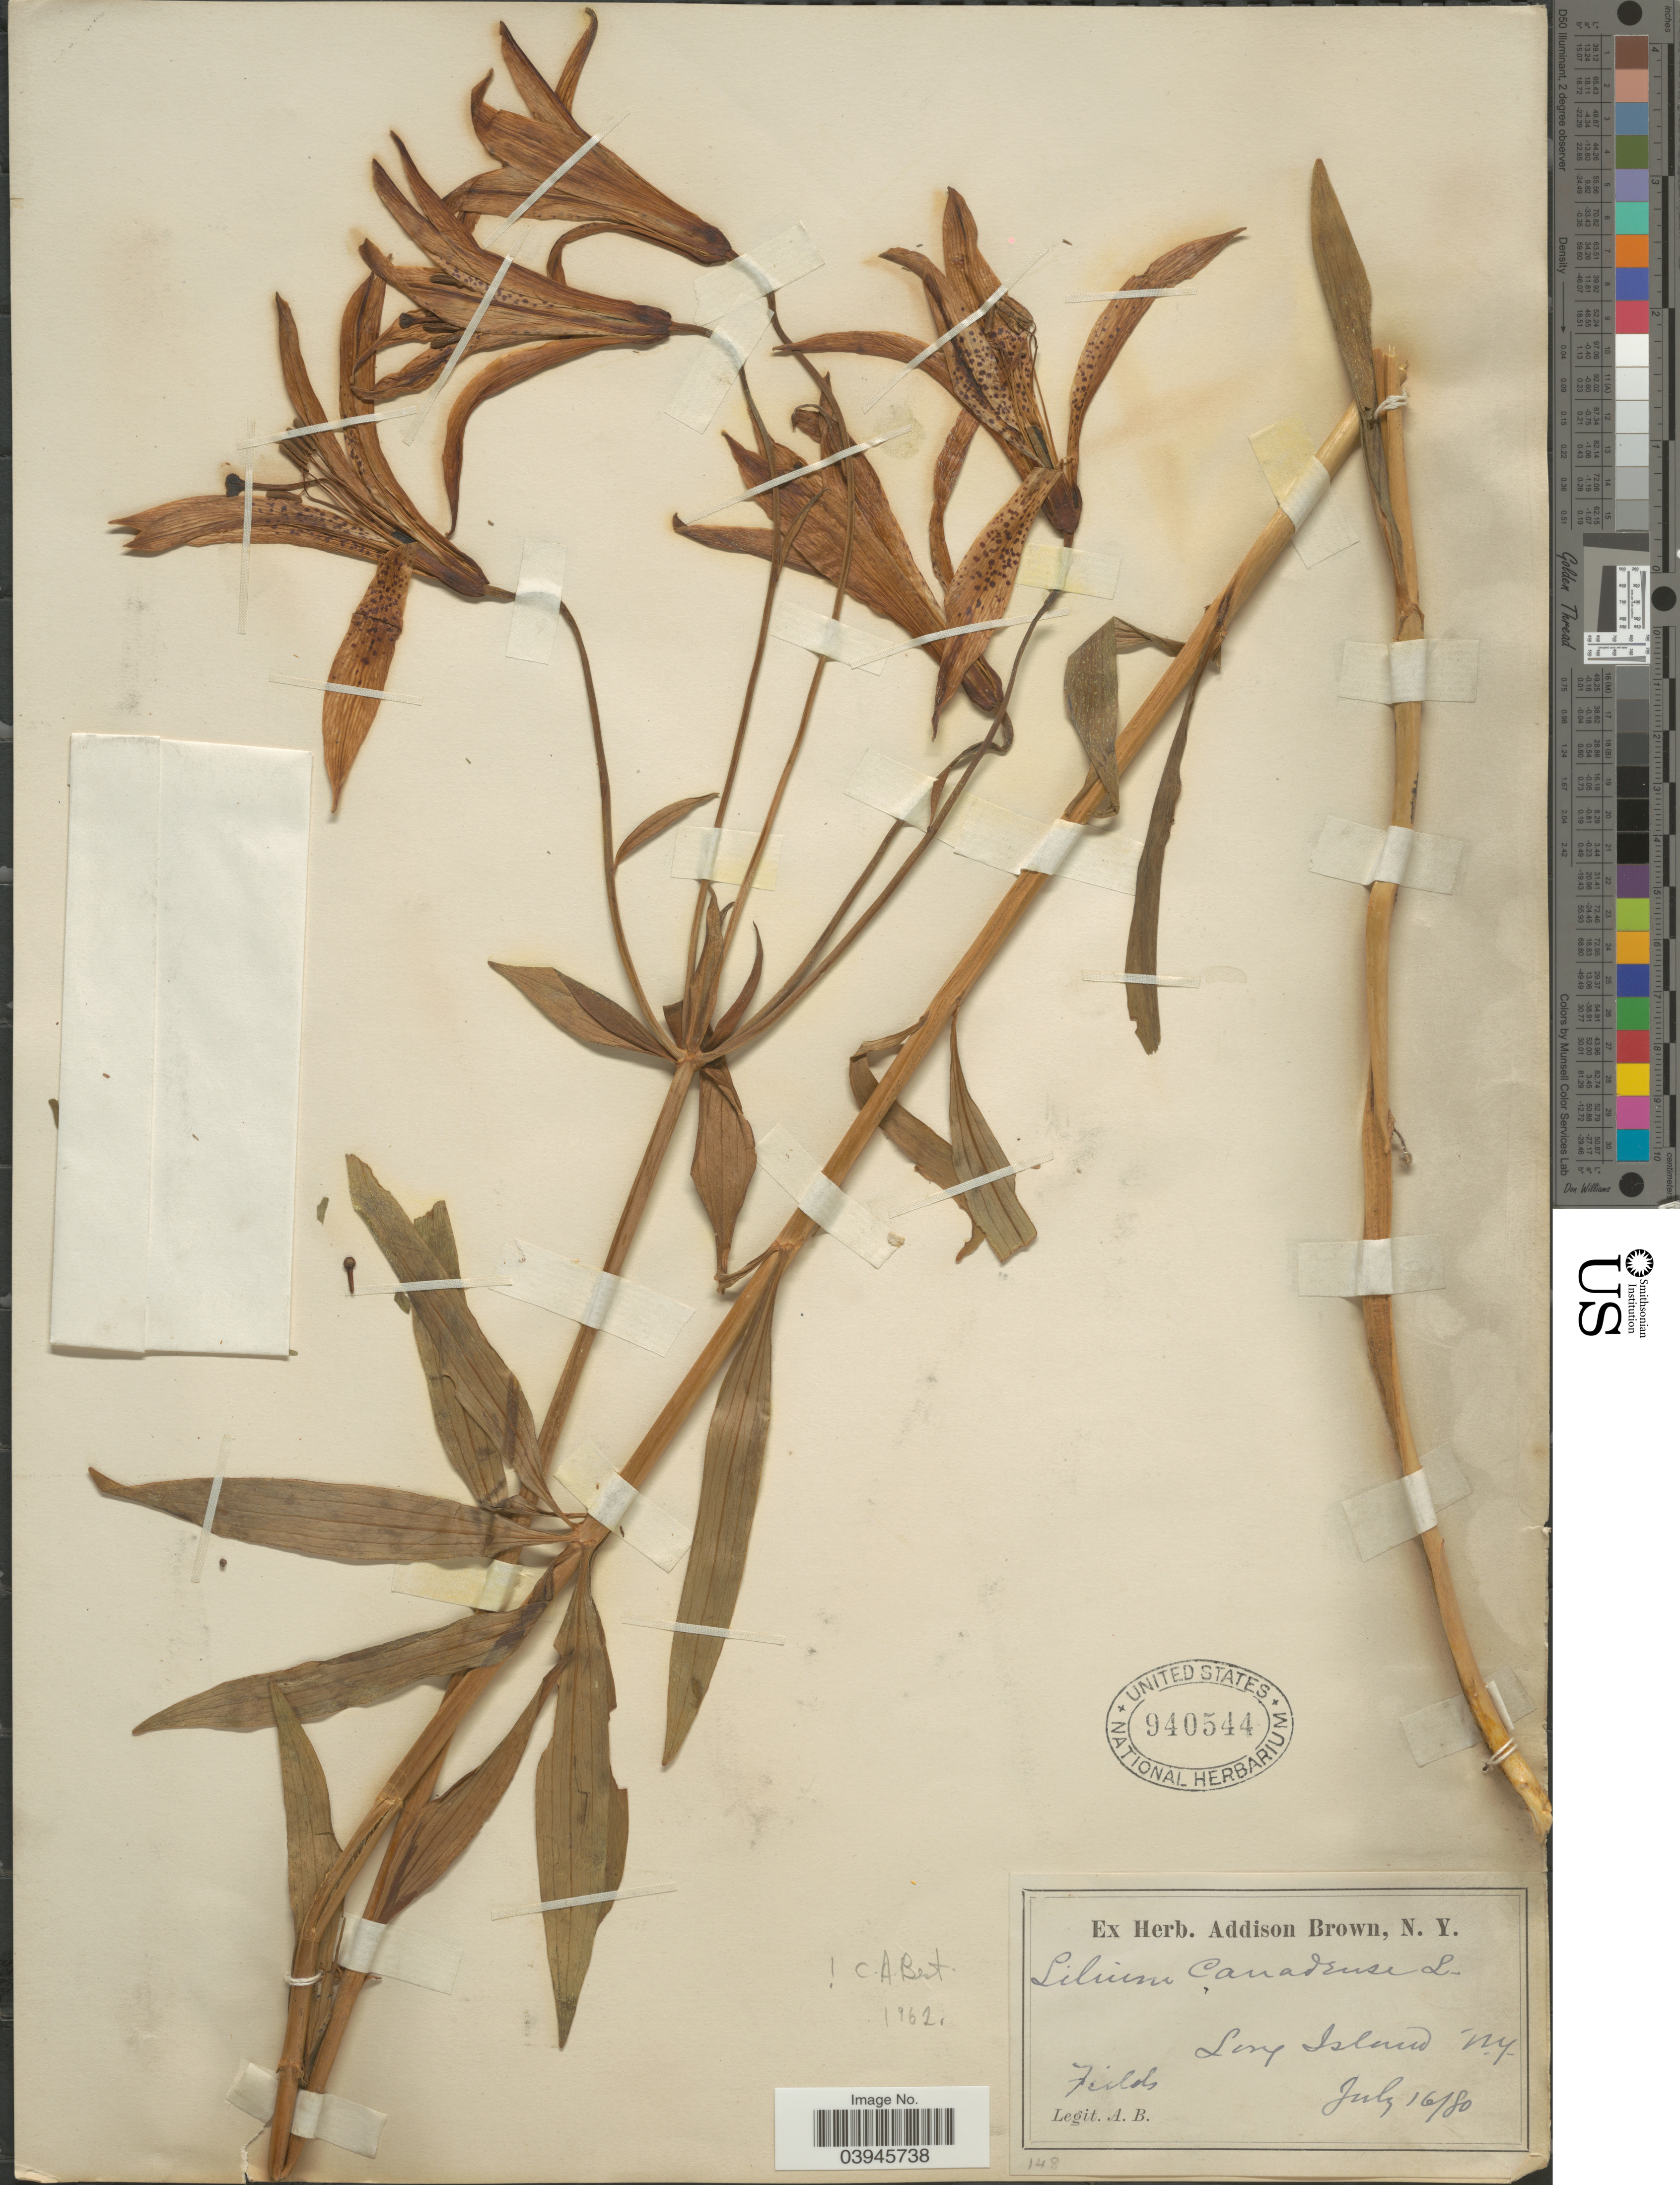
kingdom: Plantae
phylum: Tracheophyta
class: Liliopsida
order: Liliales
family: Liliaceae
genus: Lilium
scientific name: Lilium canadense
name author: L.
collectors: A. Brown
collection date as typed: Transcribed d/m/y: 16/7/80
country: United States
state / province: New York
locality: Long Island.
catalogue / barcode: US 940544